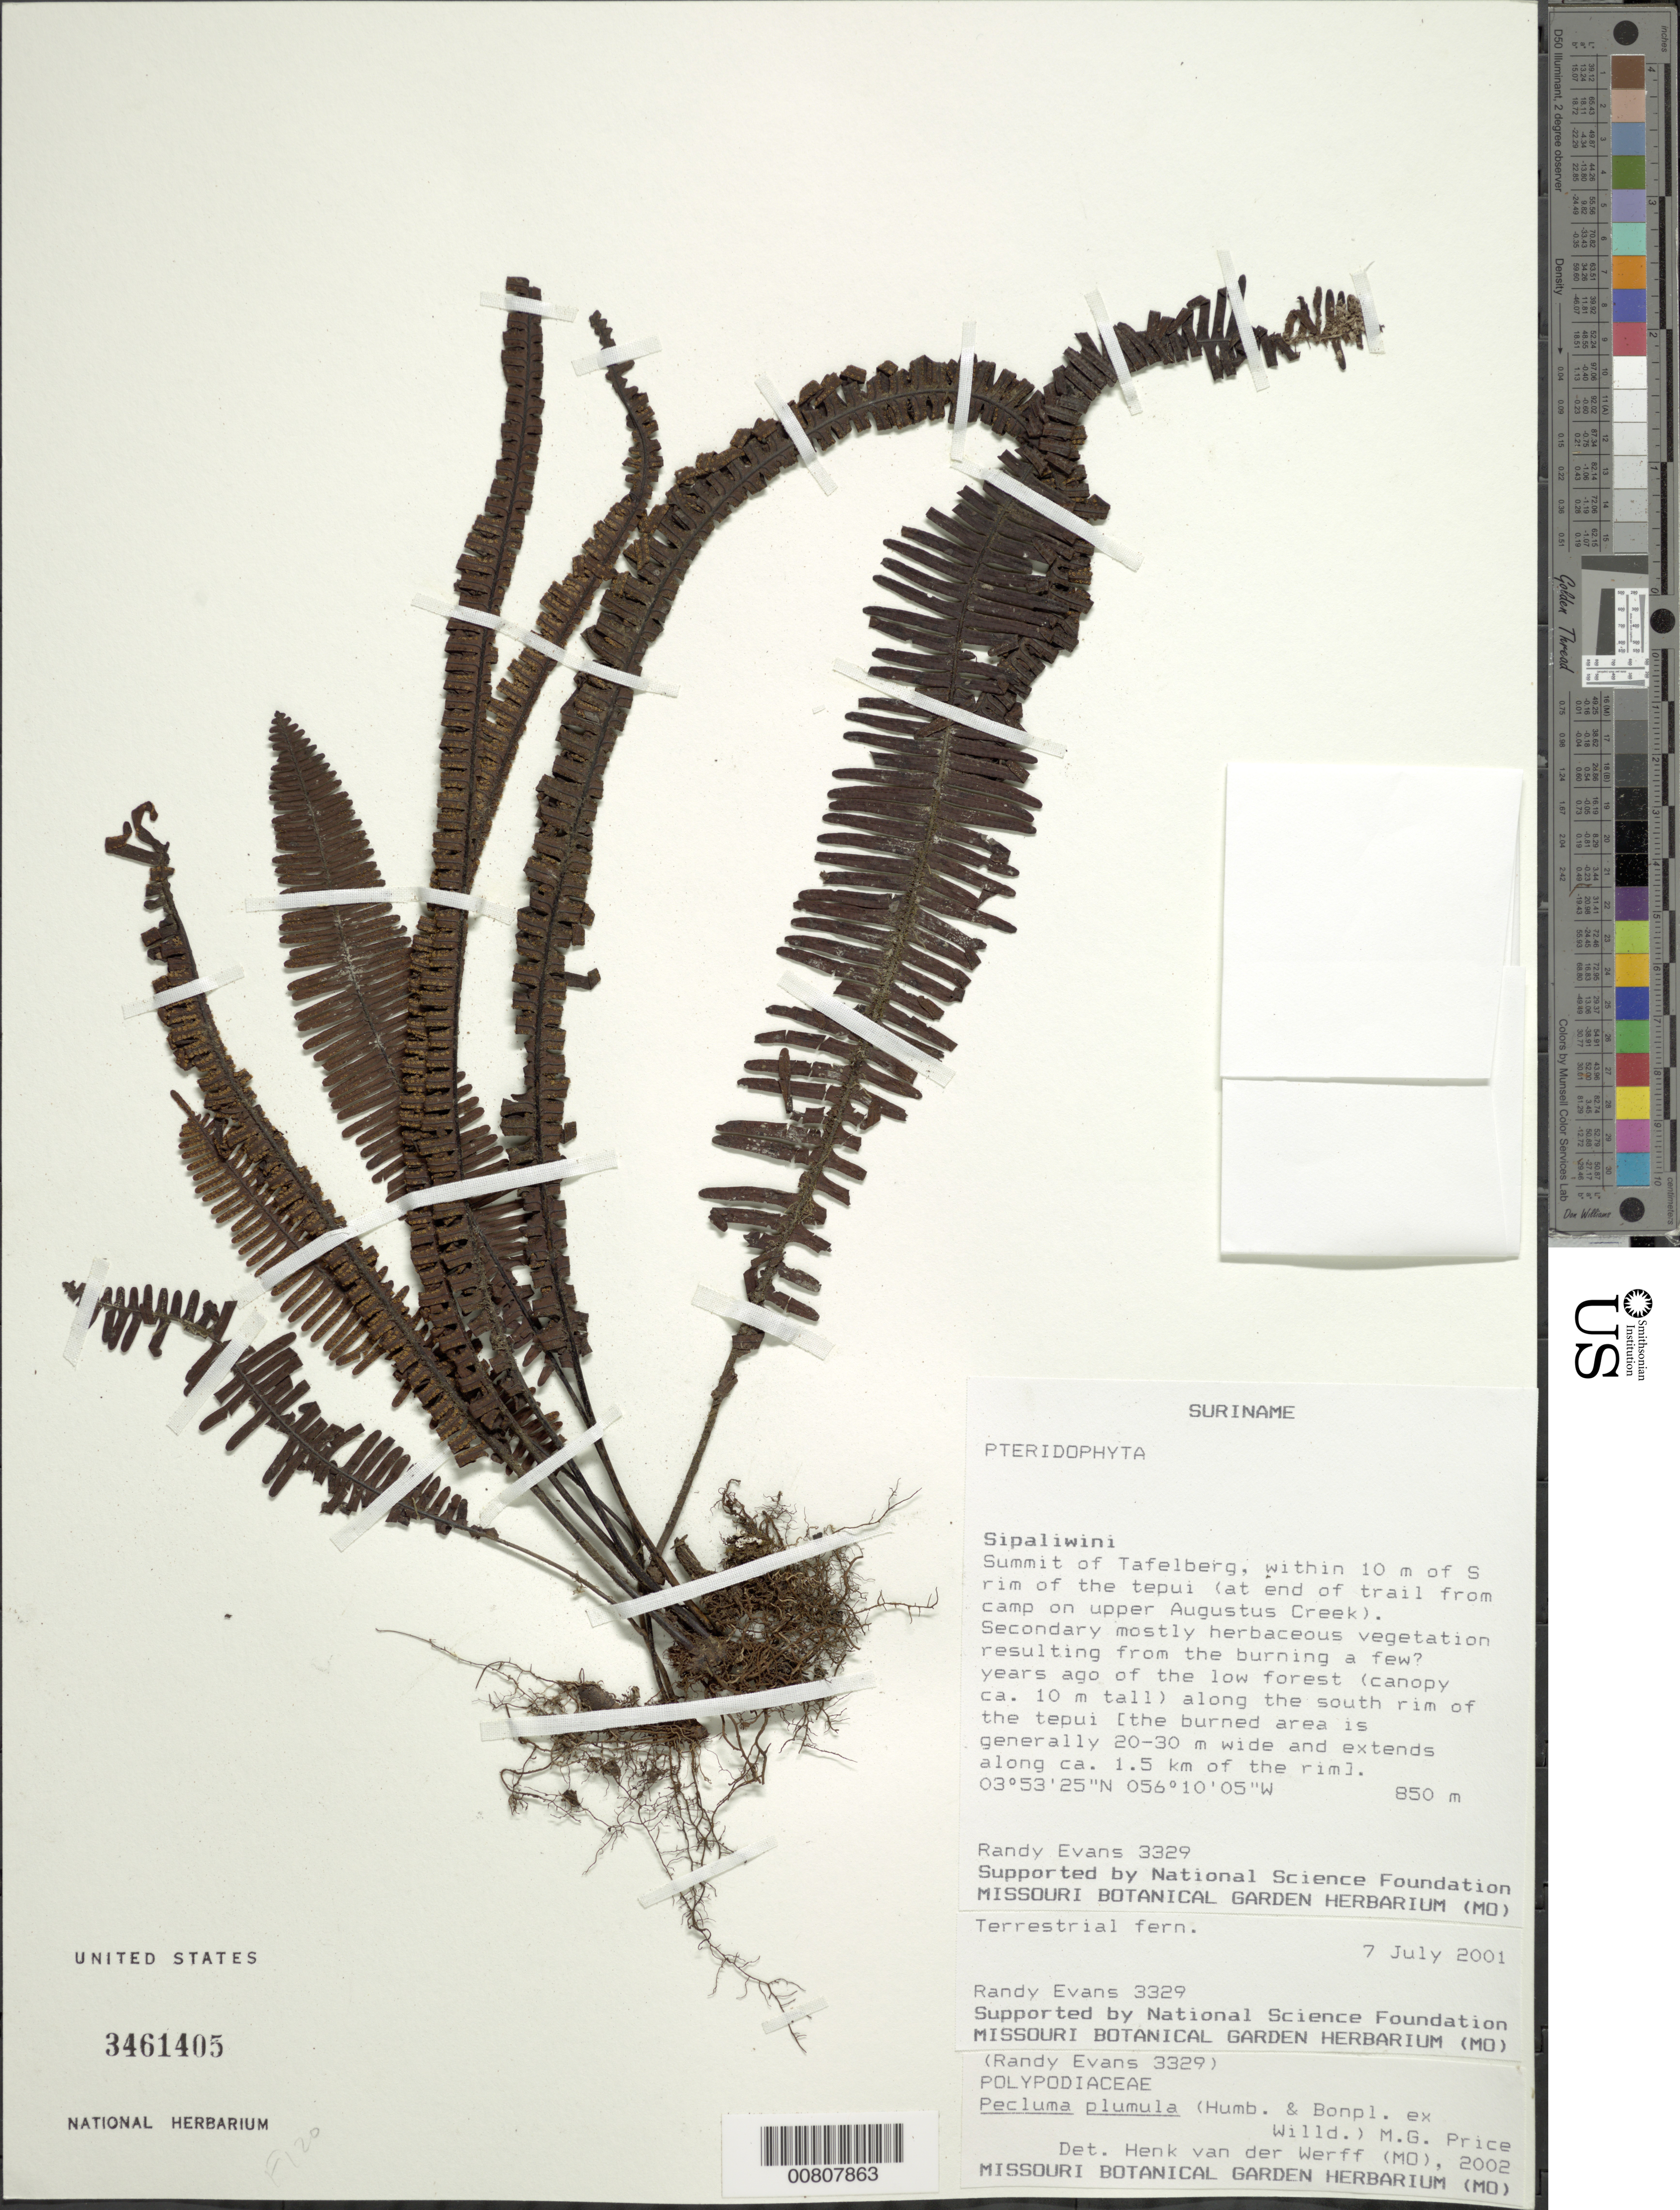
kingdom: Plantae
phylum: Tracheophyta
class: Polypodiopsida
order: Polypodiales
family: Polypodiaceae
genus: Pecluma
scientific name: Pecluma plumula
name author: (Humb. & Bonpl. ex Willd.) M.G. Price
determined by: van der Werff, H., (MO), Missouri Botanical Garden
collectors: R. Evans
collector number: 3329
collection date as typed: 7-Jul-01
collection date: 2001-07-07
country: Suriname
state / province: Sipaliwini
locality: Tafelberg (Table Mountain), summit, within 10 m of S rim of the tepuí (at end of trail from camp on upper Augustus Creek)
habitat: Secondary mostly herbaceous vegetation resulting from the burning a few years ago of the low forest (canopy ca. 10m tall) along south rim of tepui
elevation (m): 850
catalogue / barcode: US 3461405